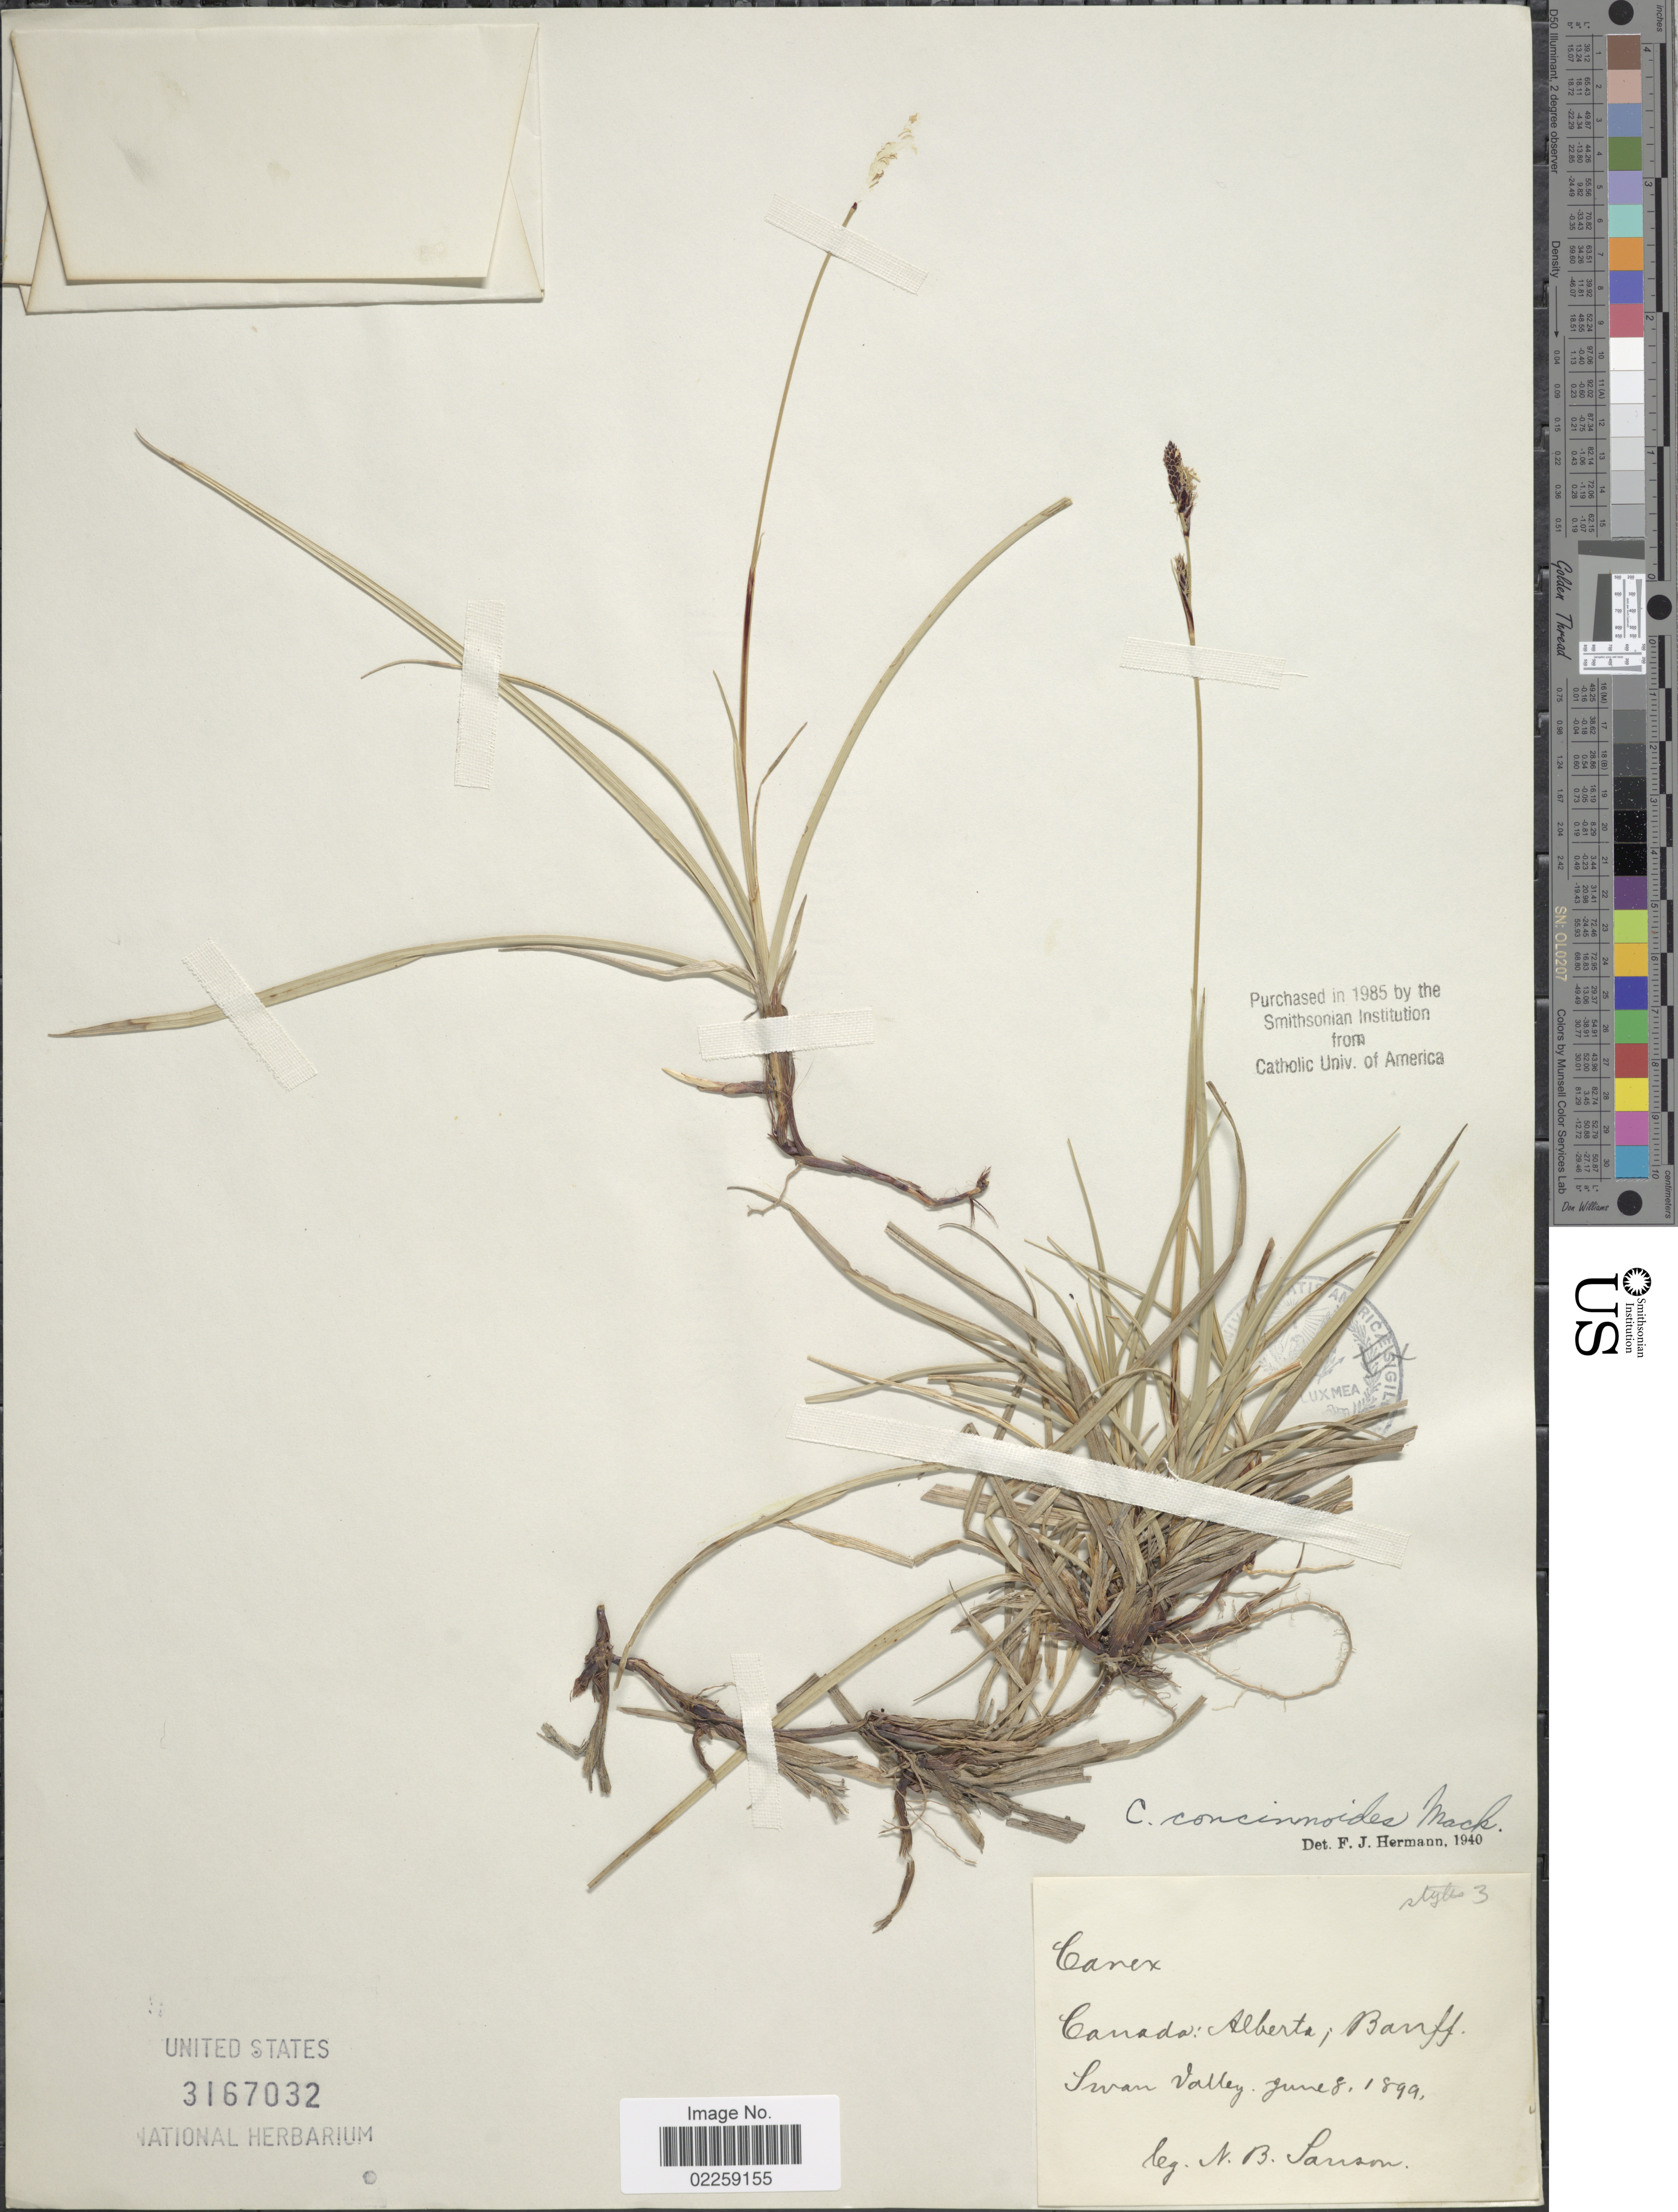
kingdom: Plantae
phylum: Tracheophyta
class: Liliopsida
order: Poales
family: Cyperaceae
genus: Carex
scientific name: Carex concinnoides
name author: Mack.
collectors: N. Sanson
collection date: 1899-06-08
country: Canada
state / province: Alberta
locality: Banff. Swan Valley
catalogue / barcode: US 3167032